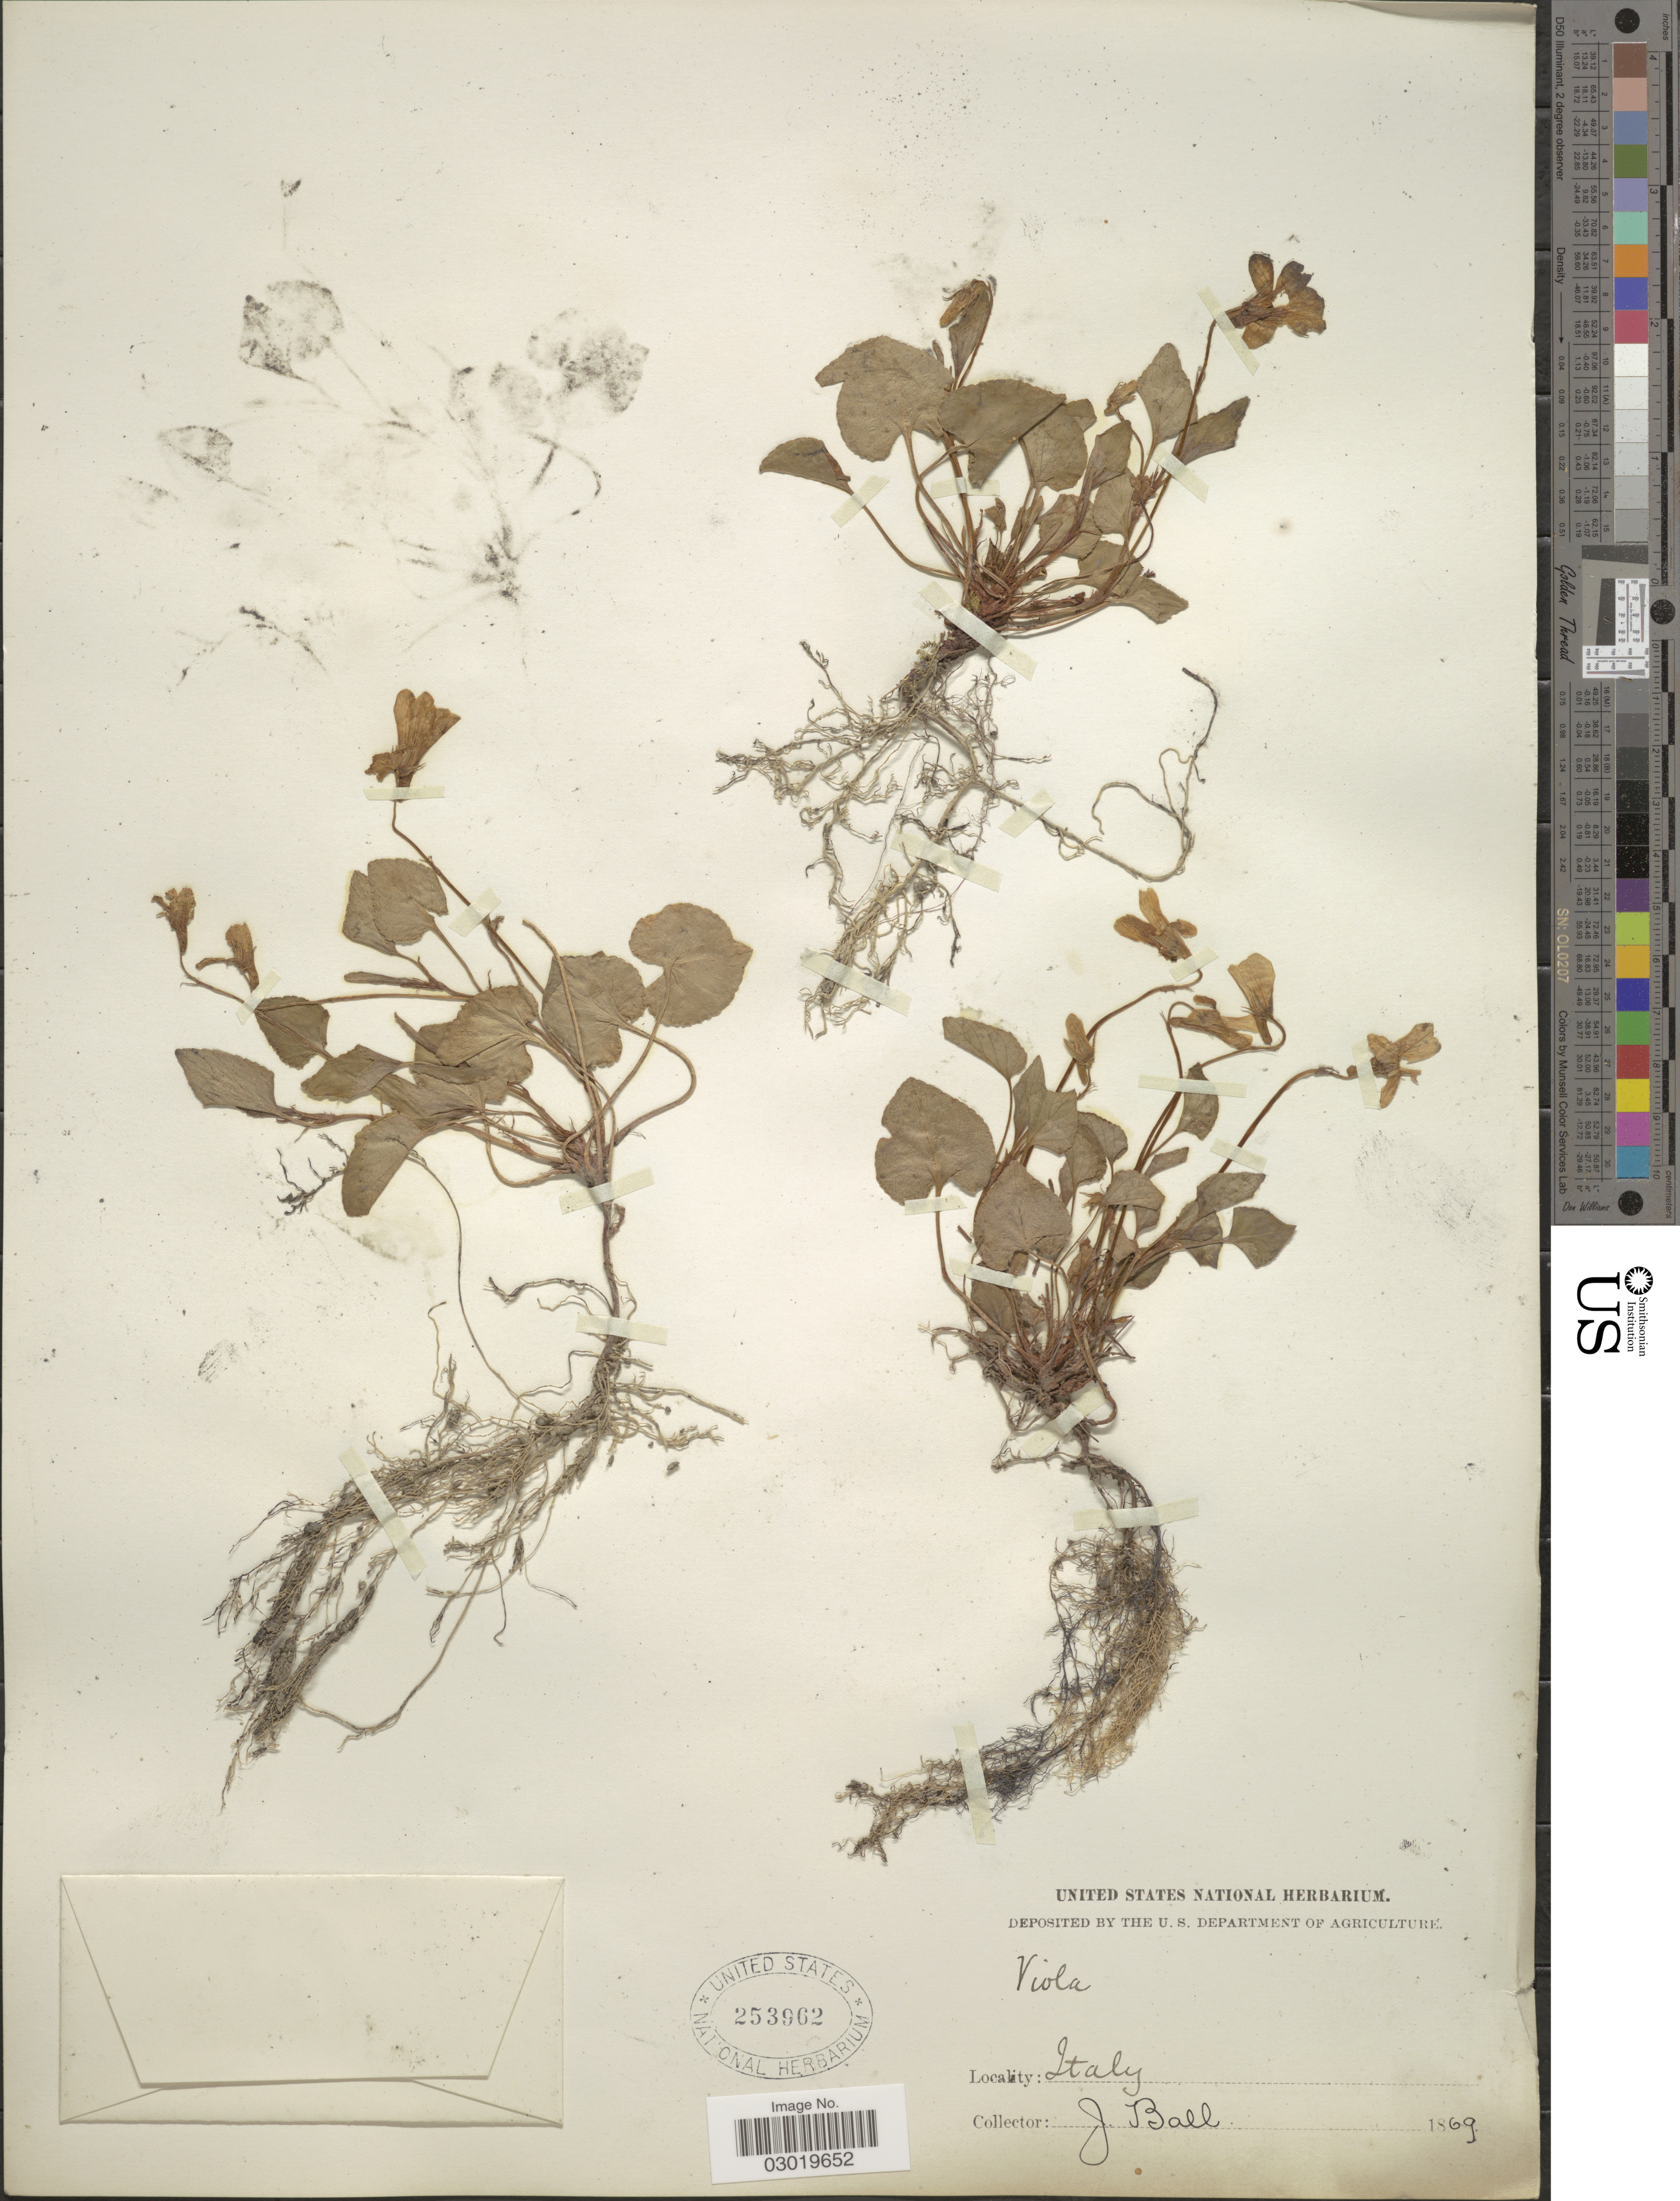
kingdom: Plantae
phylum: Tracheophyta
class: Magnoliopsida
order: Malpighiales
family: Violaceae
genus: Viola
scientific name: Viola sp.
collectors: J. Ball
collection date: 1869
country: Italy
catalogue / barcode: US 253962